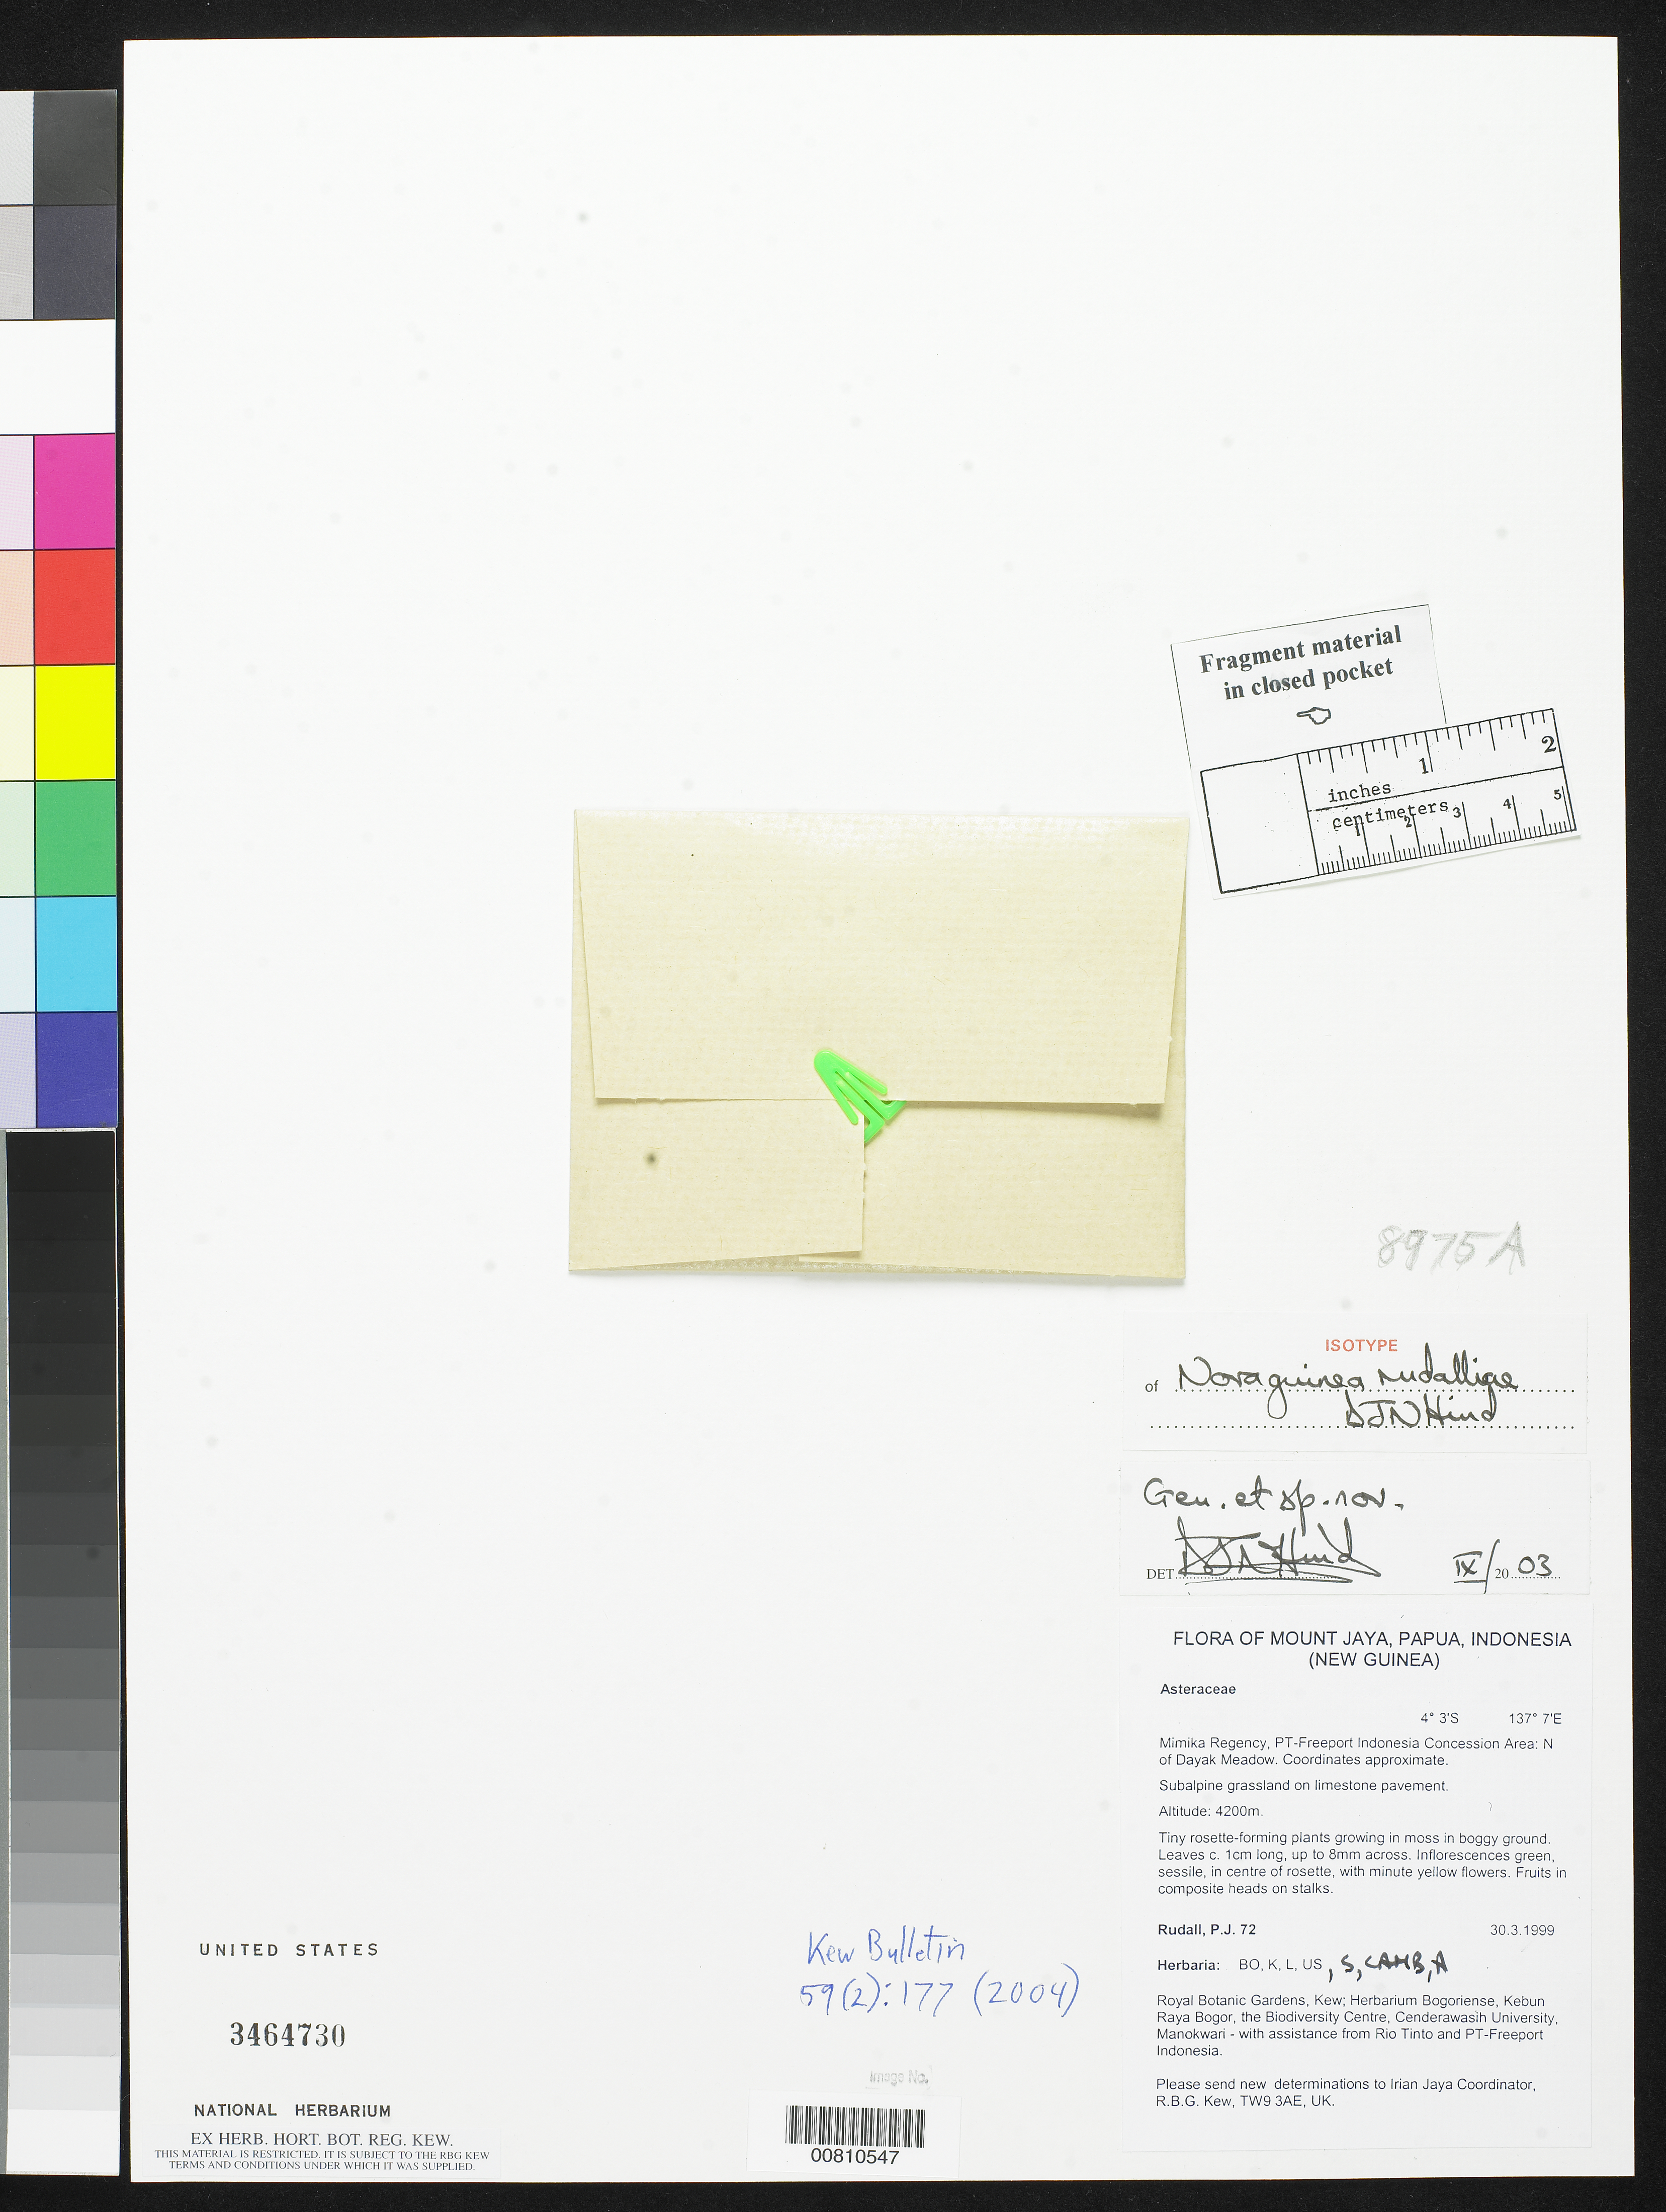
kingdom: Plantae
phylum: Tracheophyta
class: Magnoliopsida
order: Asterales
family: Asteraceae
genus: Novaguinea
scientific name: Novaguinea rudalliae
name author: D.J.N. Hind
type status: Isotype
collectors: P. Rudall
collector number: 72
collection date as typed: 30 Mar 1999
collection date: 1999-03-30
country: Indonesia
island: New Guinea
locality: Mount Jaya, Papua, Indonesia (New Guinea). Mimika Regency, PT-Freeport Indonesia Concession Area: N of Dayak Meadow.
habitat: Subalpine grassland on limestone pavement.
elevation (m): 4200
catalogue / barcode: US 3464730